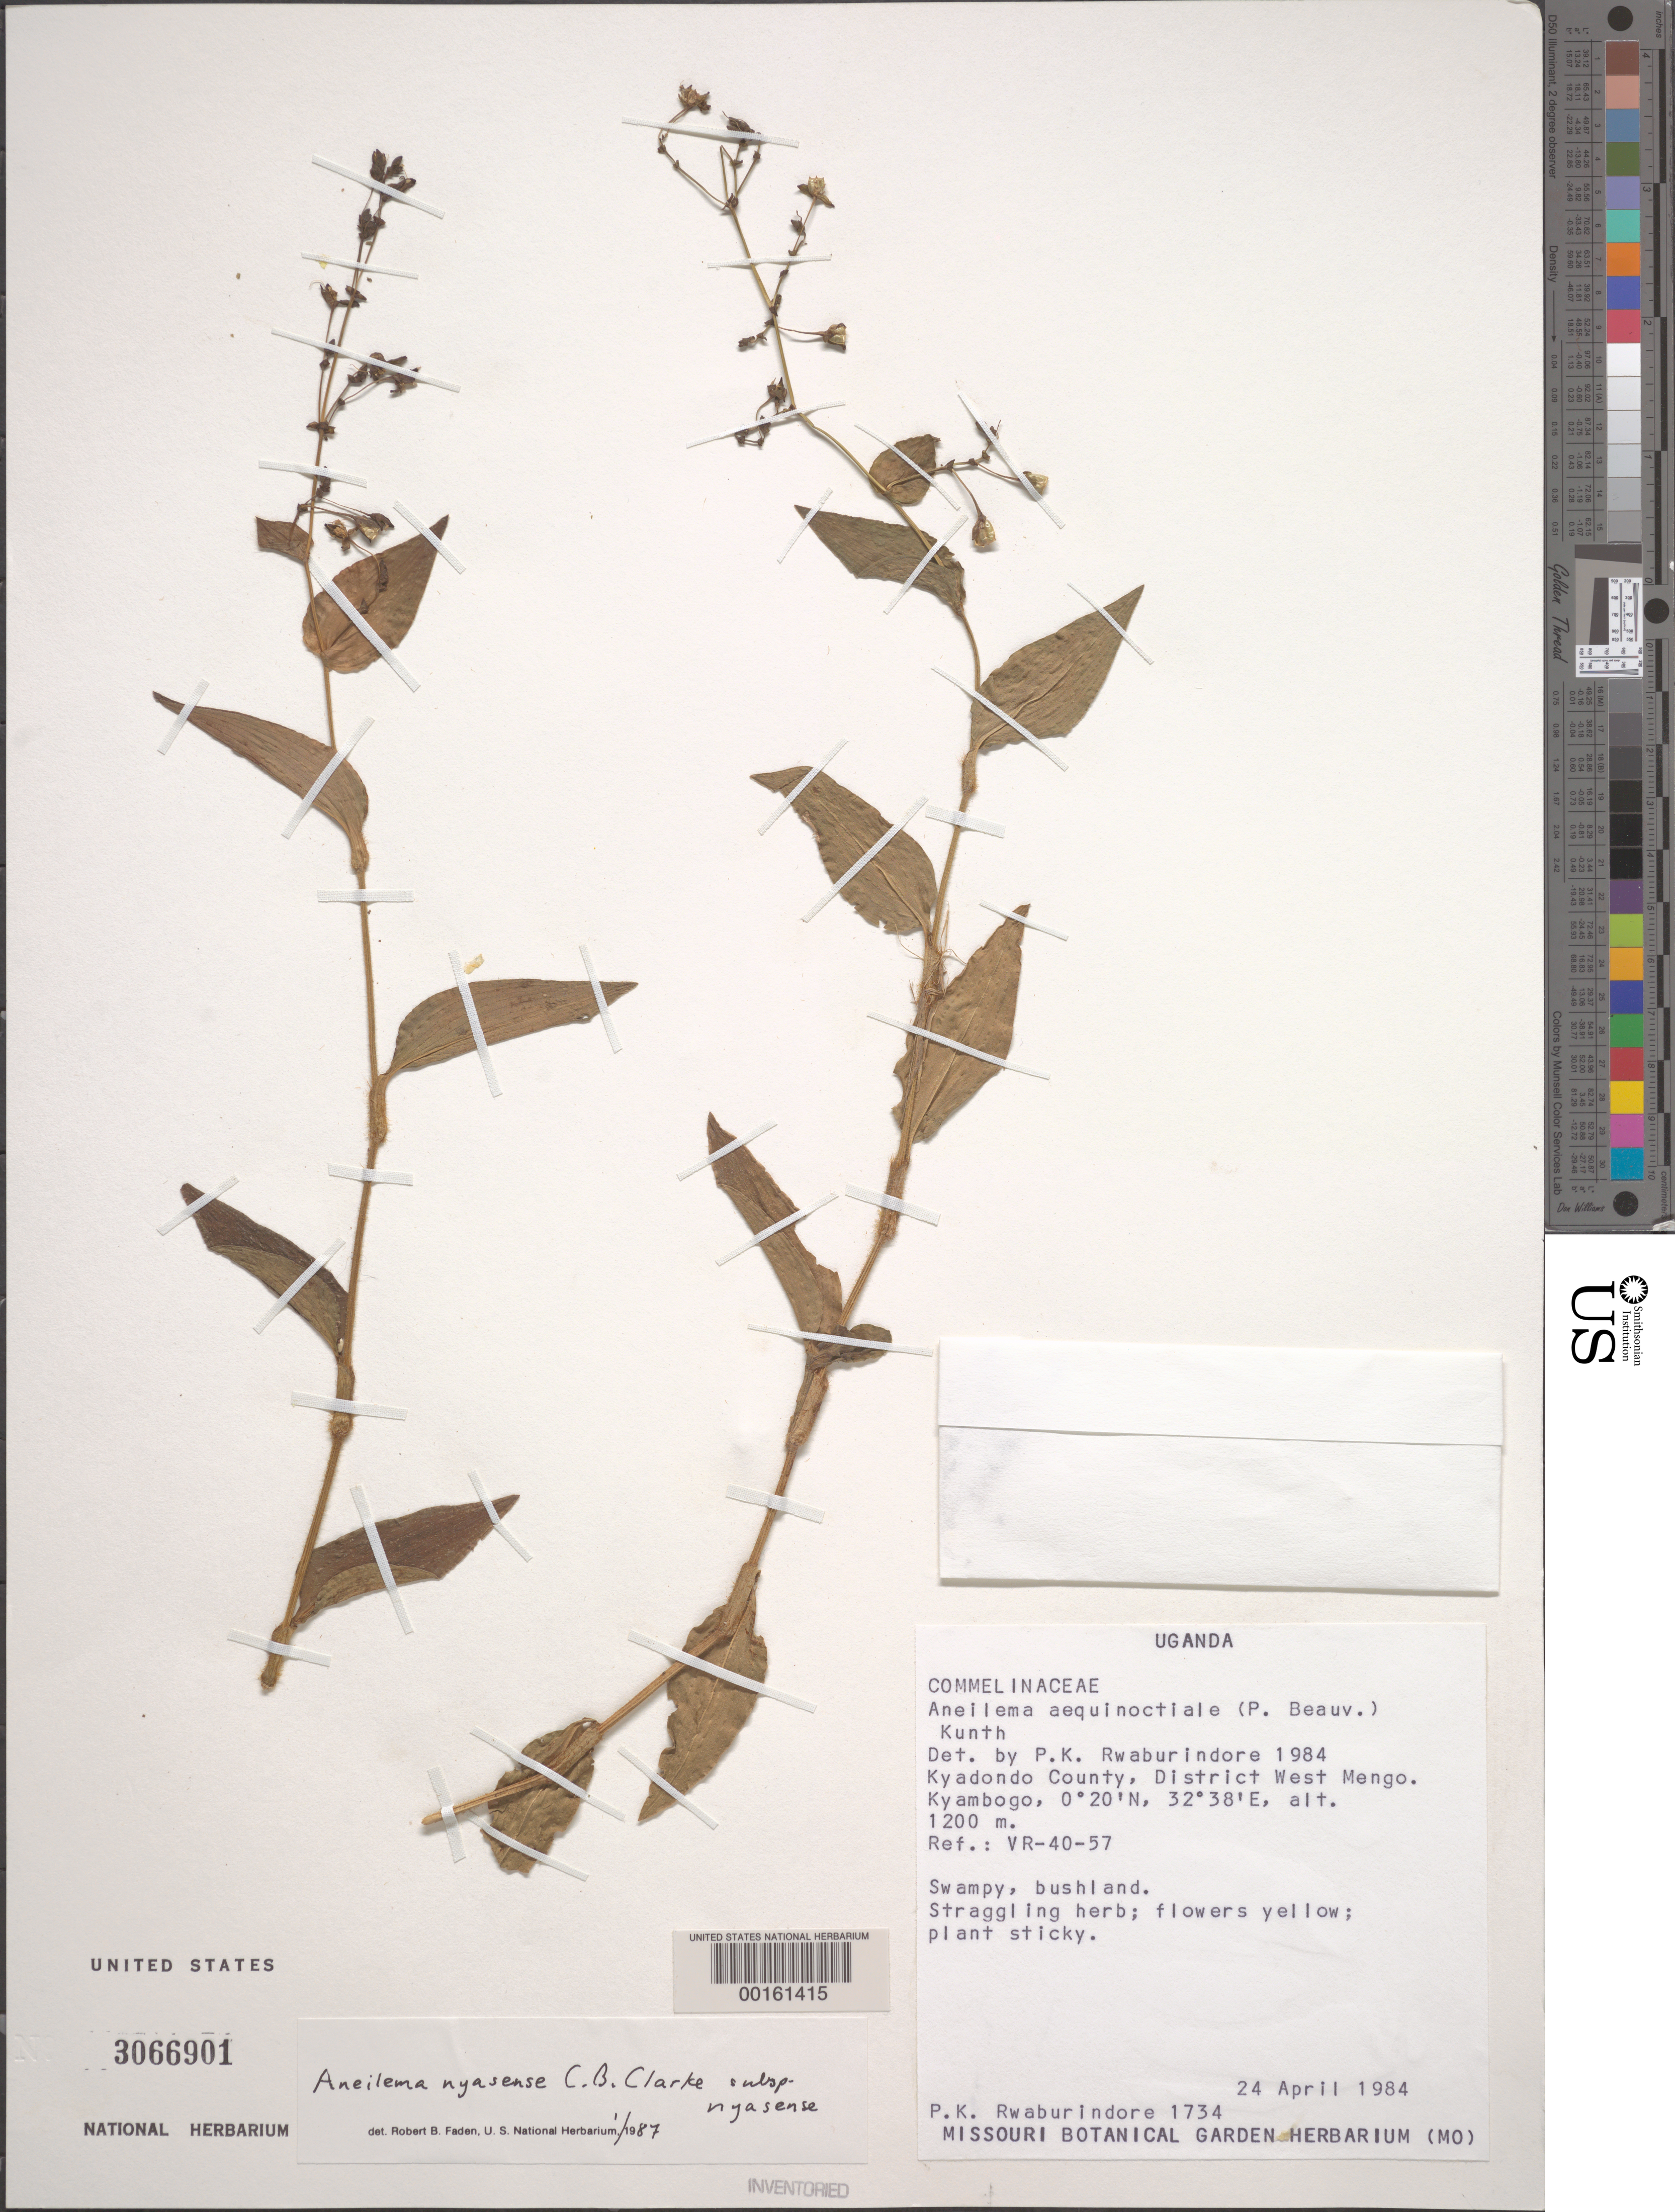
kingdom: Plantae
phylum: Tracheophyta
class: Liliopsida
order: Commelinales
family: Commelinaceae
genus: Aneilema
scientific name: Aneilema nyasense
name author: C.B. Clarke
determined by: Rwaburindore, P. K.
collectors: P. Rwaburindore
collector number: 1734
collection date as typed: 24 Apr 1984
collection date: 1984-04-24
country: Uganda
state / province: Central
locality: Kyambogo. West Menga. Kyadondo.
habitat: Swampy bushland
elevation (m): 1200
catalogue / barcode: US 3066901